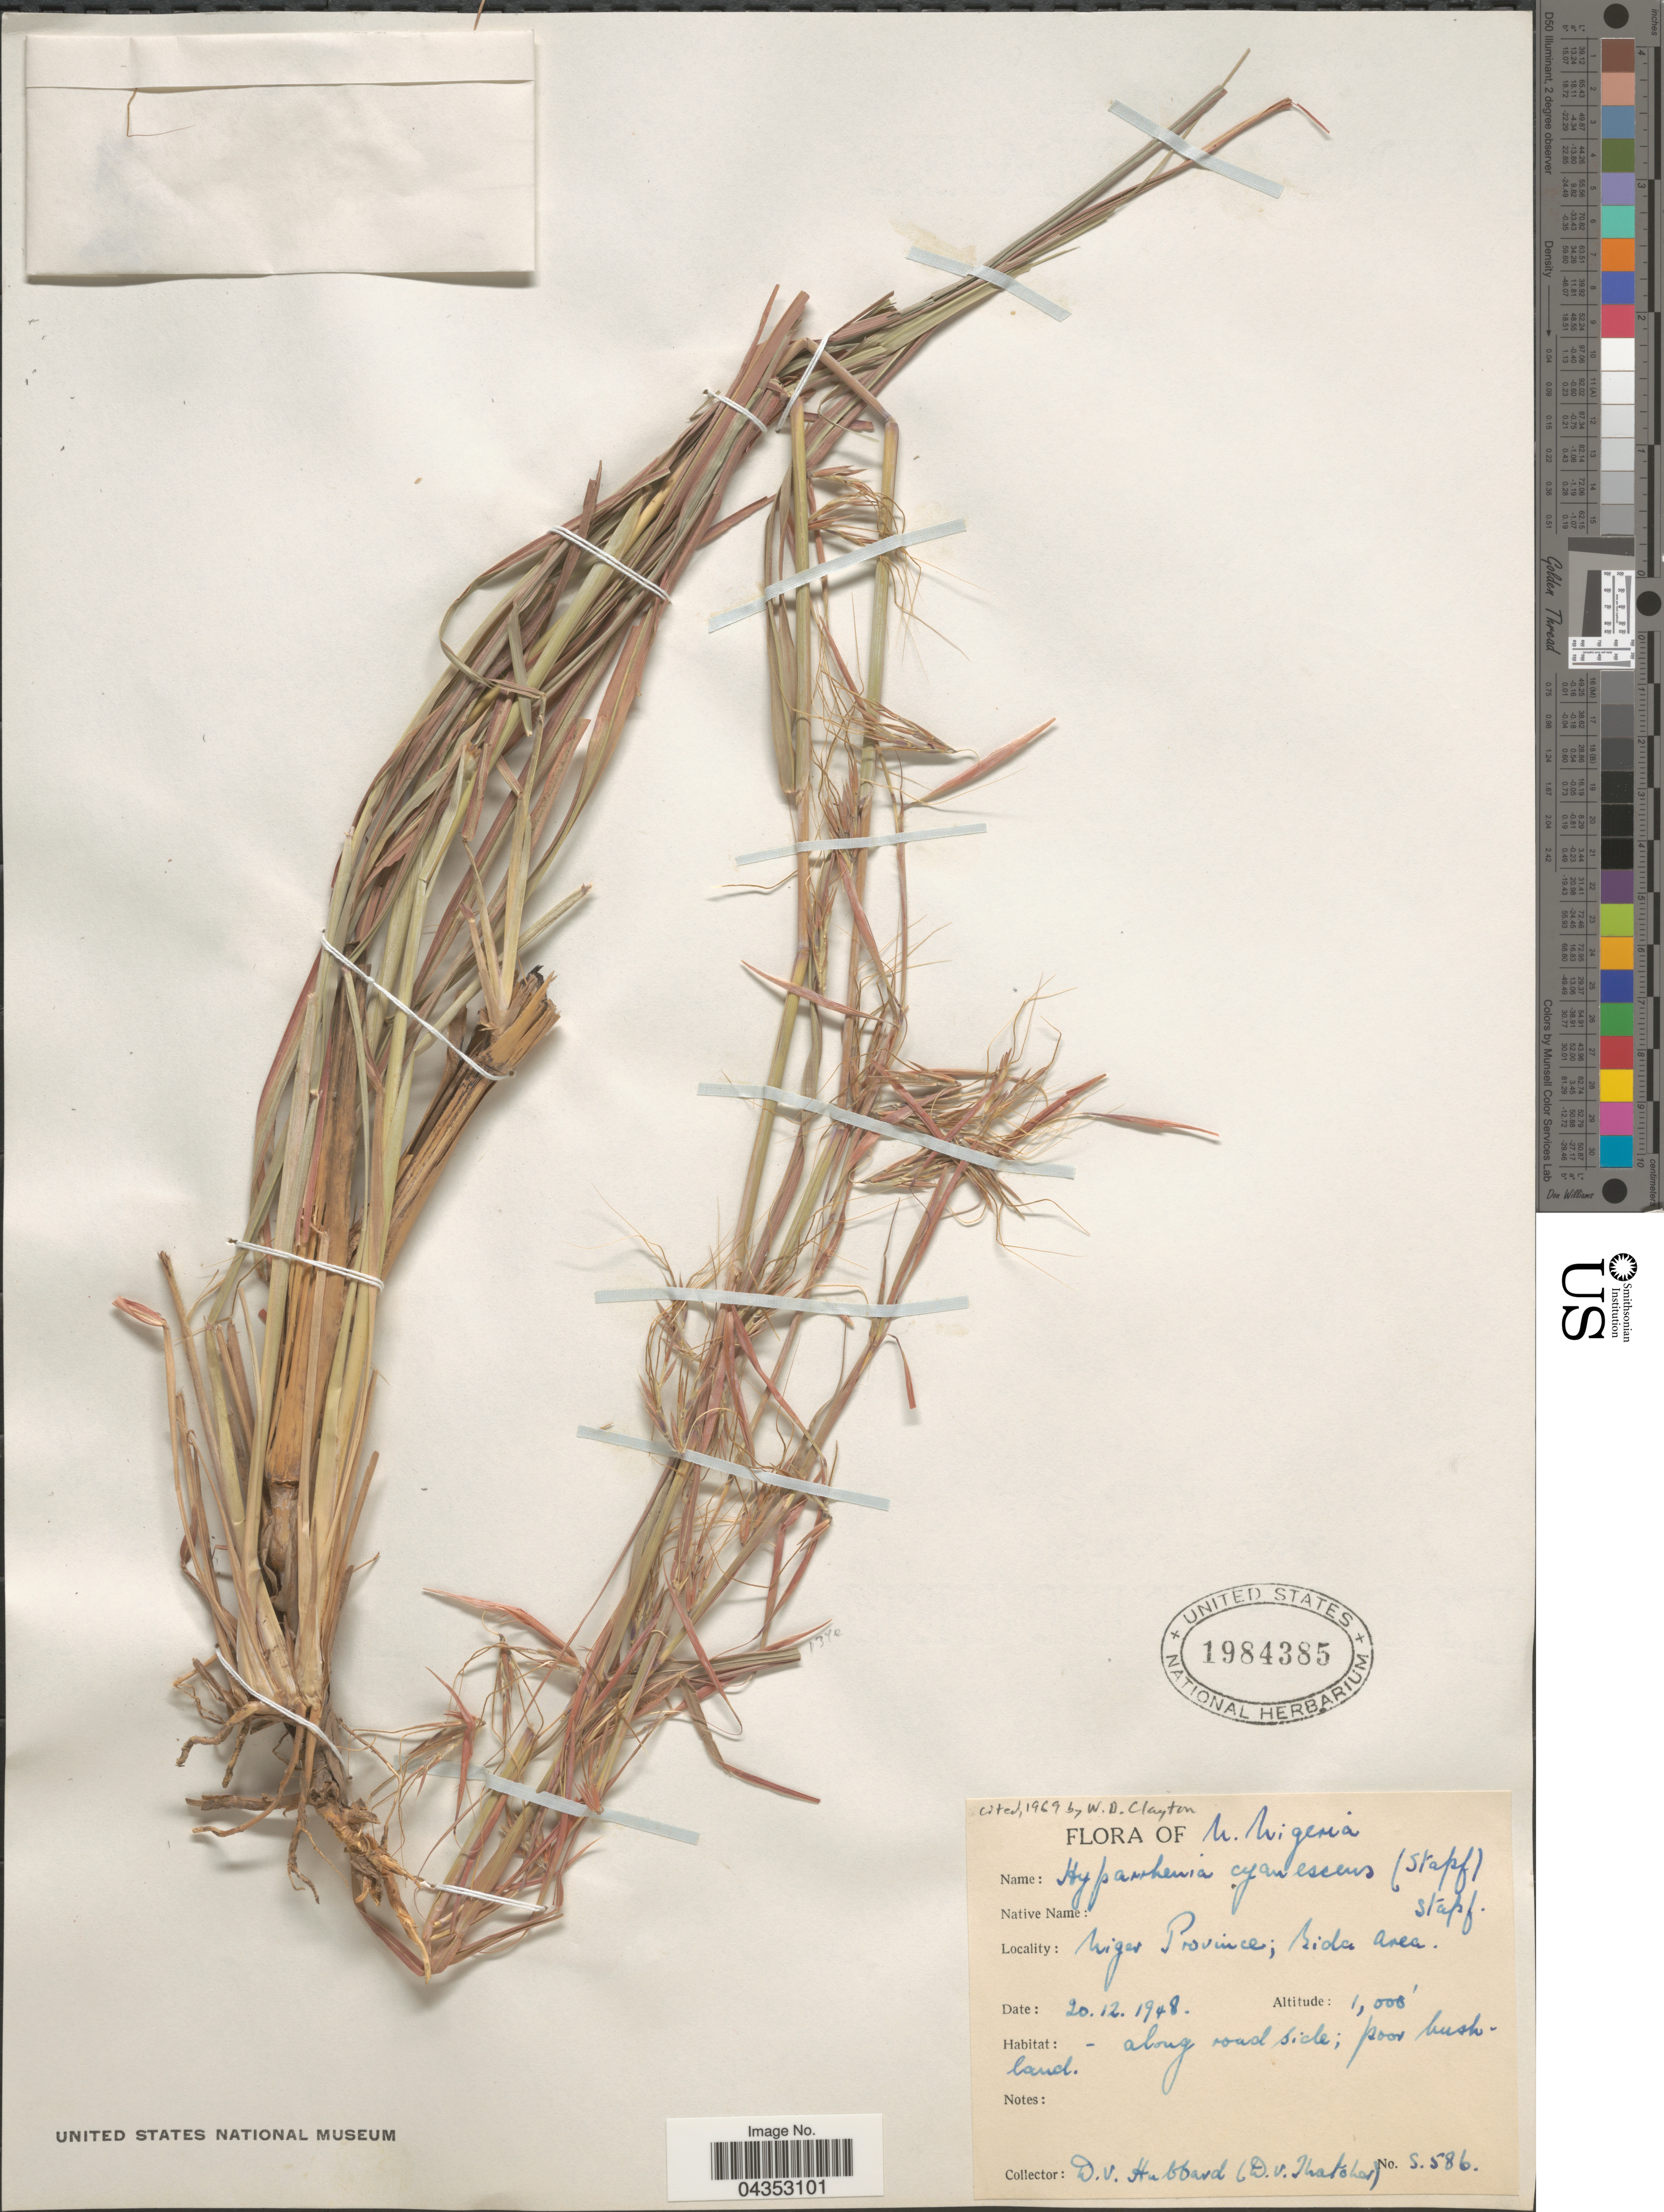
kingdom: Plantae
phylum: Tracheophyta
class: Liliopsida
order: Poales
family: Poaceae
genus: Hyparrhenia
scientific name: Hyparrhenia cyanescens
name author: (Stapf) Stapf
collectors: D. Hubbard & D. Thatcher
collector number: S586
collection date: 1948-12-20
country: Nigeria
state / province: Niger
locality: N. Nigeria. Bida area. Along roadside.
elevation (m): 305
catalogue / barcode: US 1984385